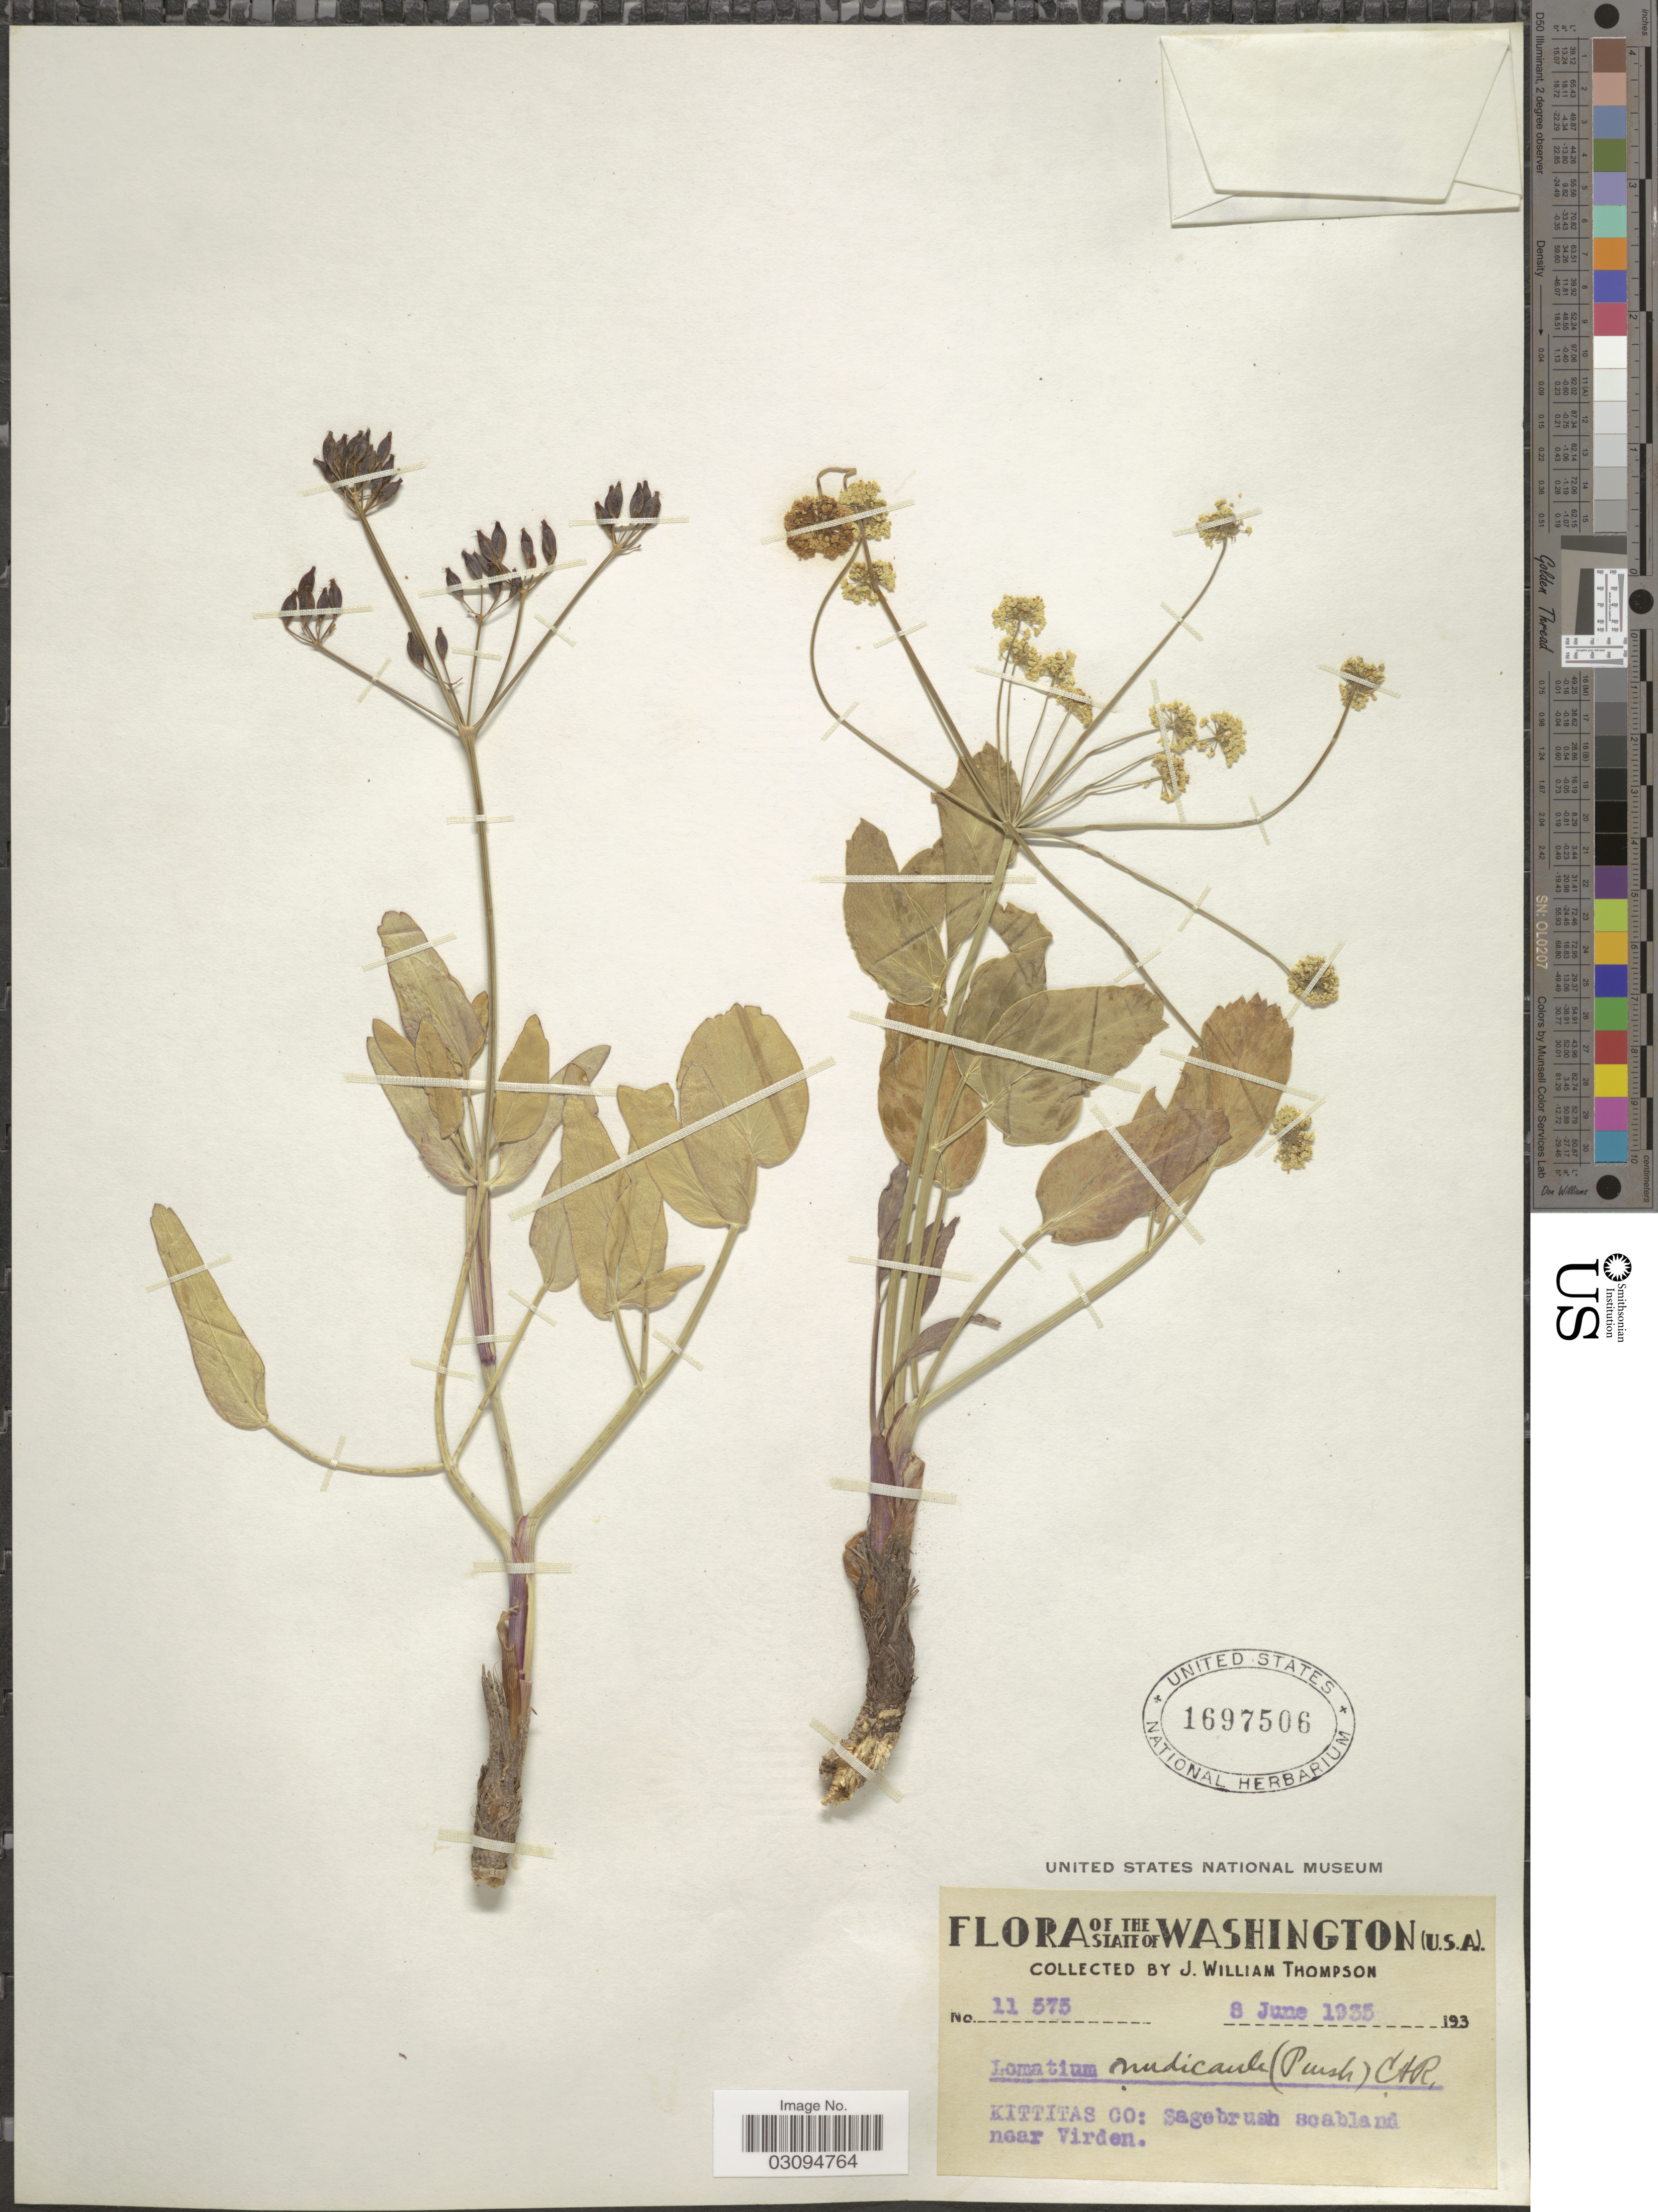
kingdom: Plantae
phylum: Tracheophyta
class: Magnoliopsida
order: Apiales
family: Apiaceae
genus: Lomatium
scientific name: Lomatium nudicaule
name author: (Pursh) J.M. Coult. & Rose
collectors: J. W. Thompson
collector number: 11575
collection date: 1935-06-08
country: United States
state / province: Washington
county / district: Kittitas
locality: Kittitas Co: Sagebrush scabland near Virden.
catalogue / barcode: US 1697506